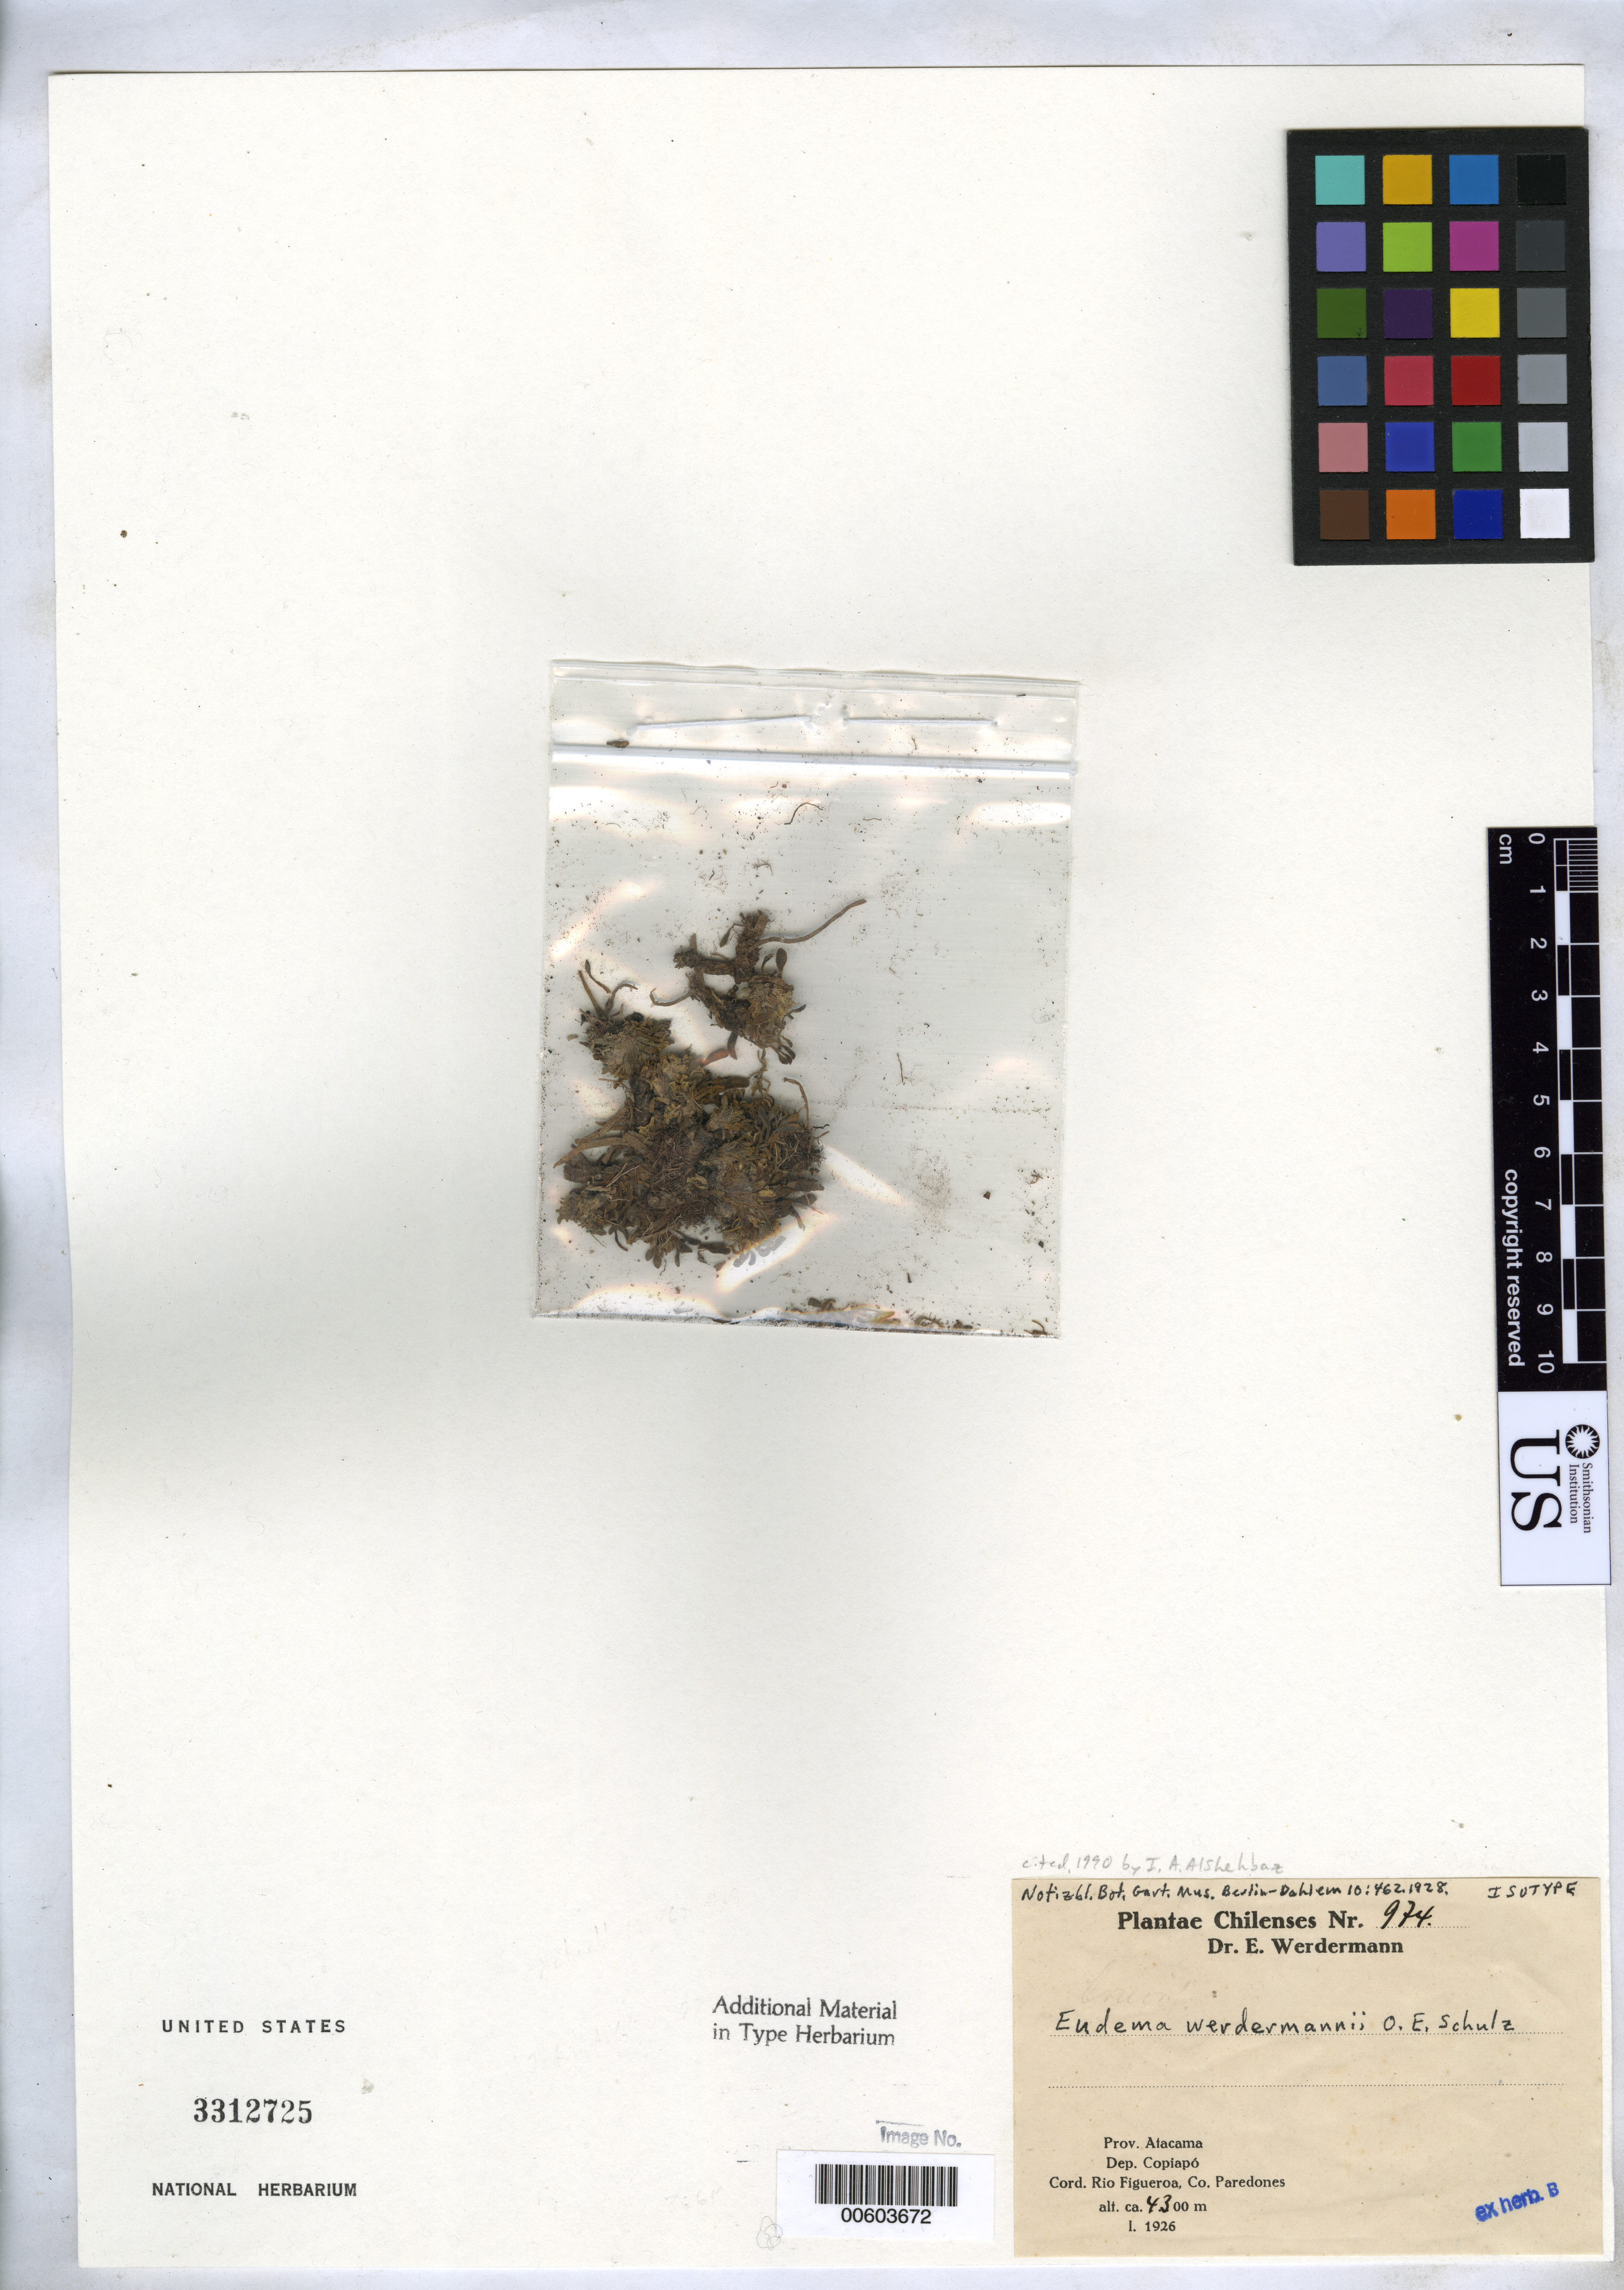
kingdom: Plantae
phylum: Tracheophyta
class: Magnoliopsida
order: Brassicales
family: Brassicaceae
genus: Eudema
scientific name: Eudema werdermannii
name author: O.E. Schulz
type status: Isotype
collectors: E. Werdermann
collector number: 974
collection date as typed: Jan 1926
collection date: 1926-01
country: Chile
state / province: Atacama (III)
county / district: Copiapó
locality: Cord. Rio Figueroa, Co. Paredones.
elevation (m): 4300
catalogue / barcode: US 3312725